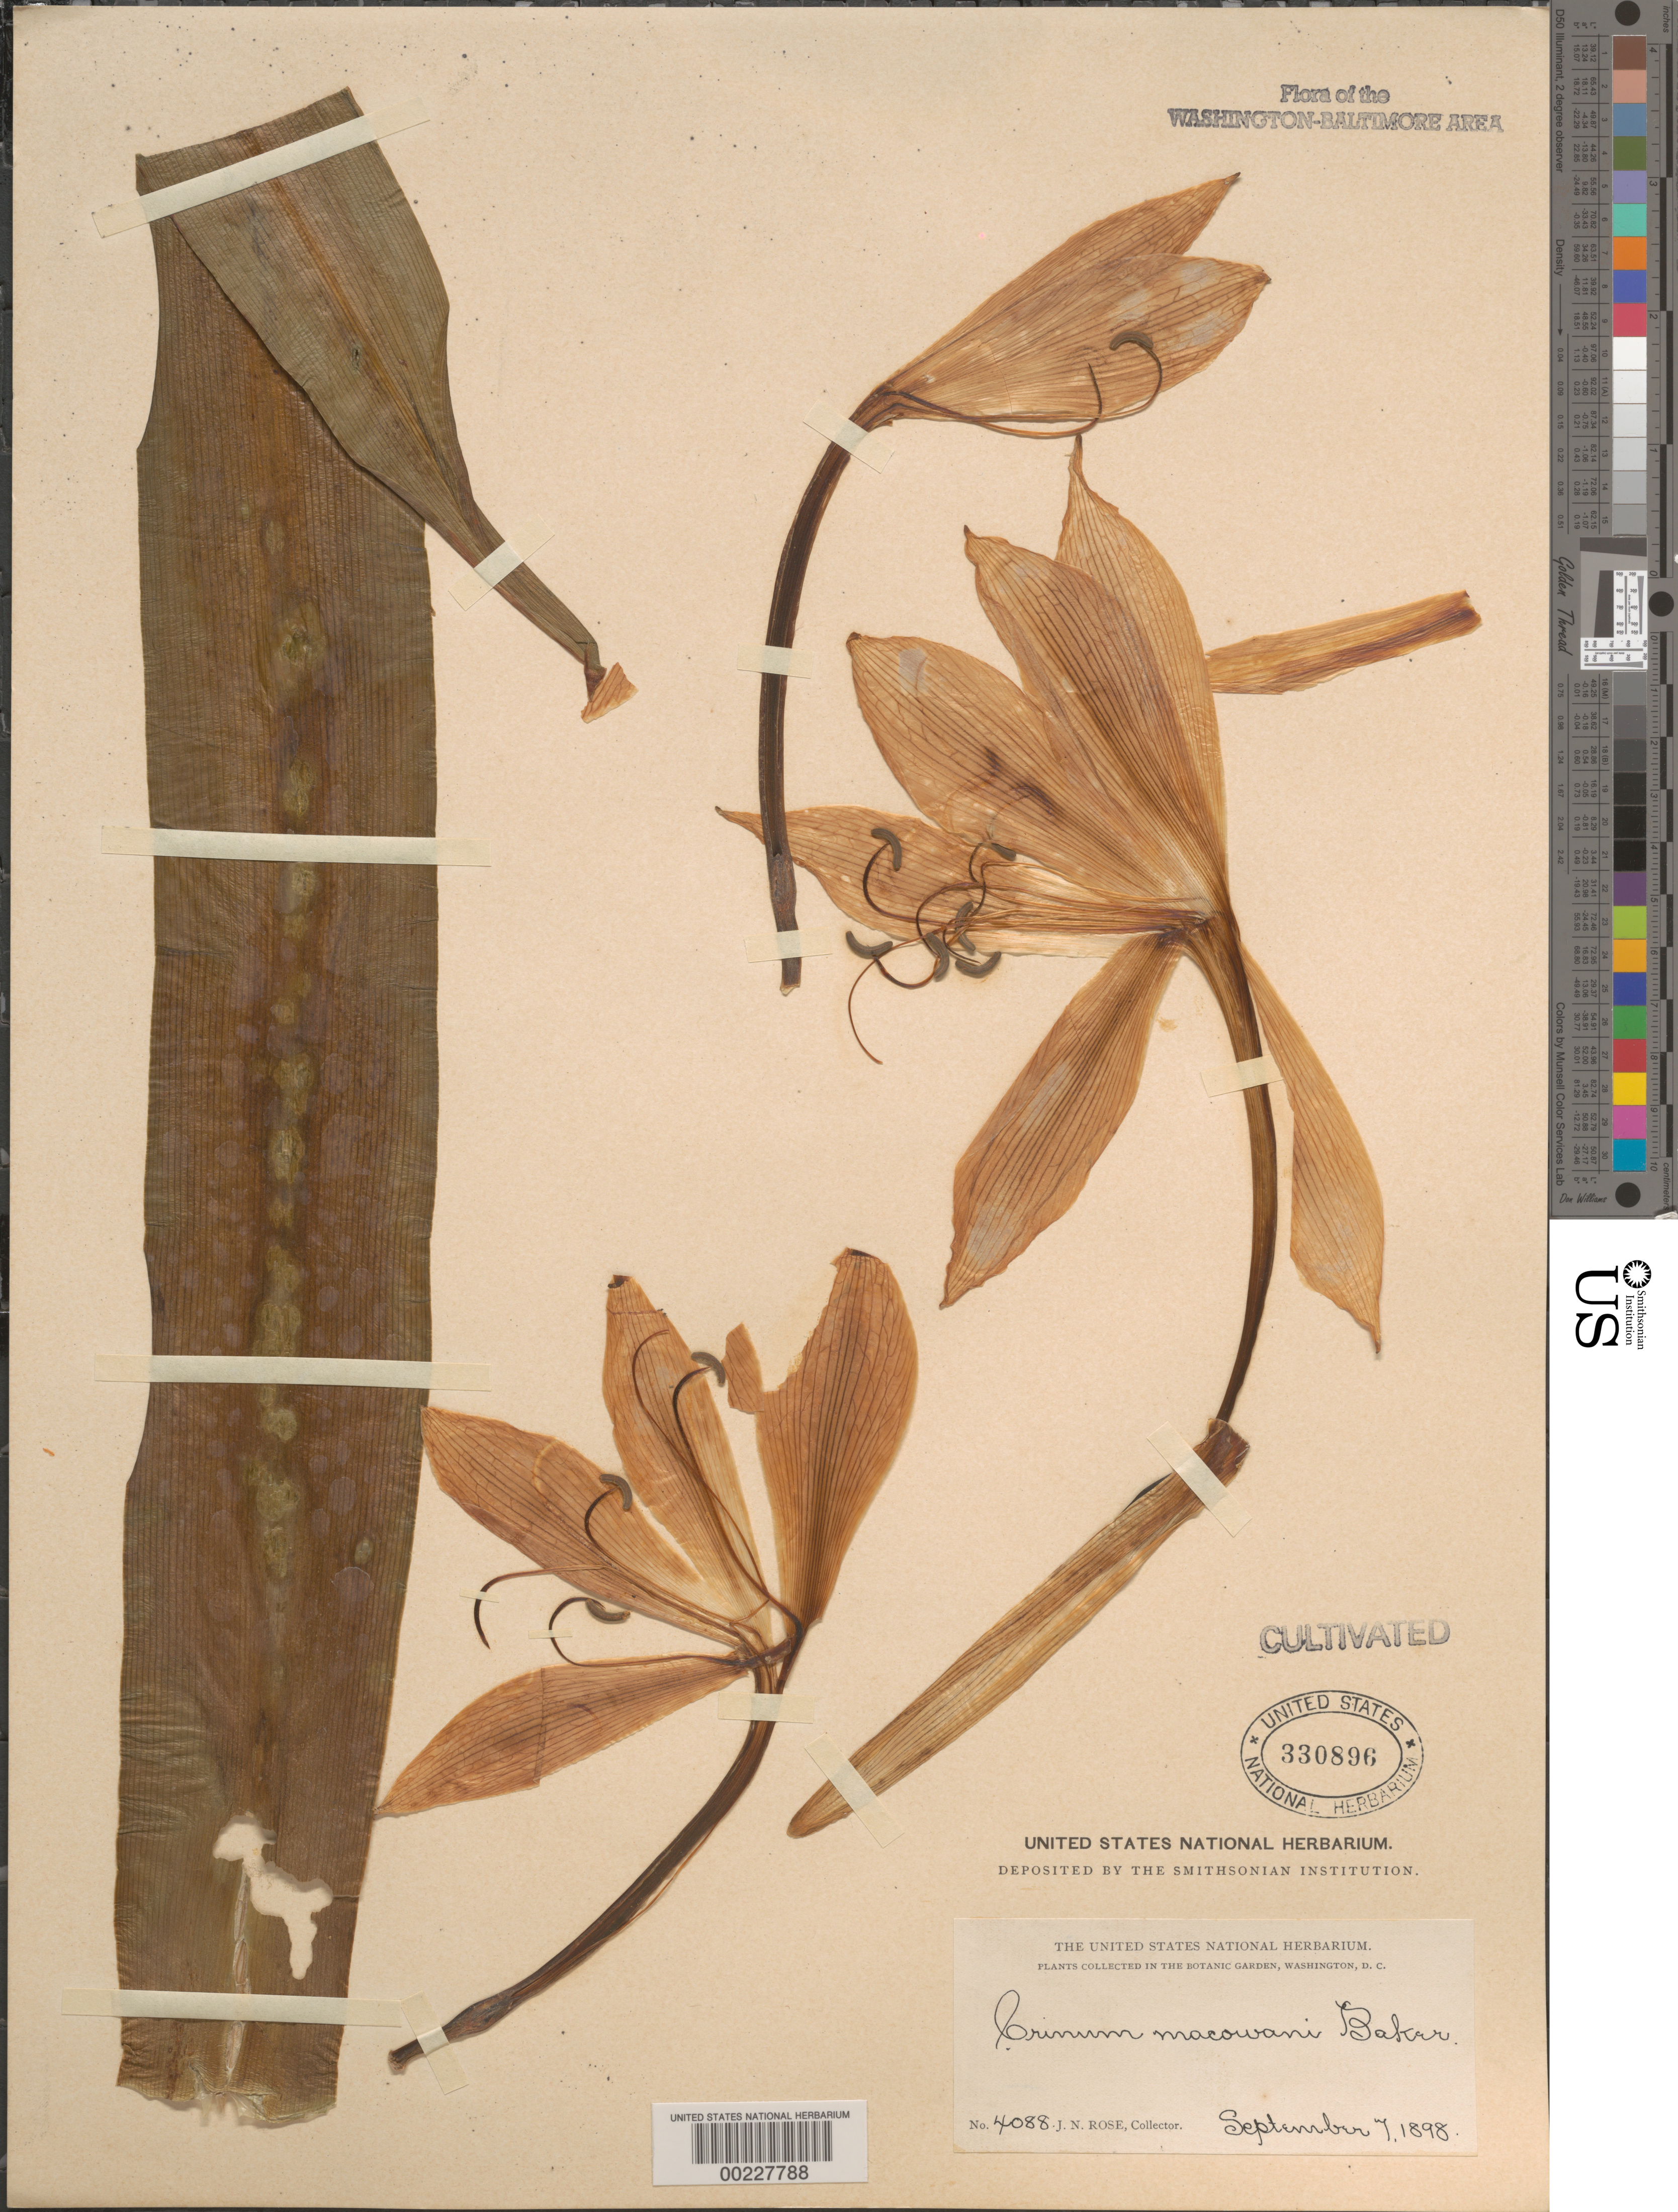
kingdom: Plantae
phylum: Tracheophyta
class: Liliopsida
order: Asparagales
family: Amaryllidaceae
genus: Crinum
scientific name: Crinum macowani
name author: Baker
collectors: J. N. Rose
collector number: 4088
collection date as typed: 07 Sep 1898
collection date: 1898-09-07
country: United States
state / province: District of Columbia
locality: Botanical gardens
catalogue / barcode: US 330896